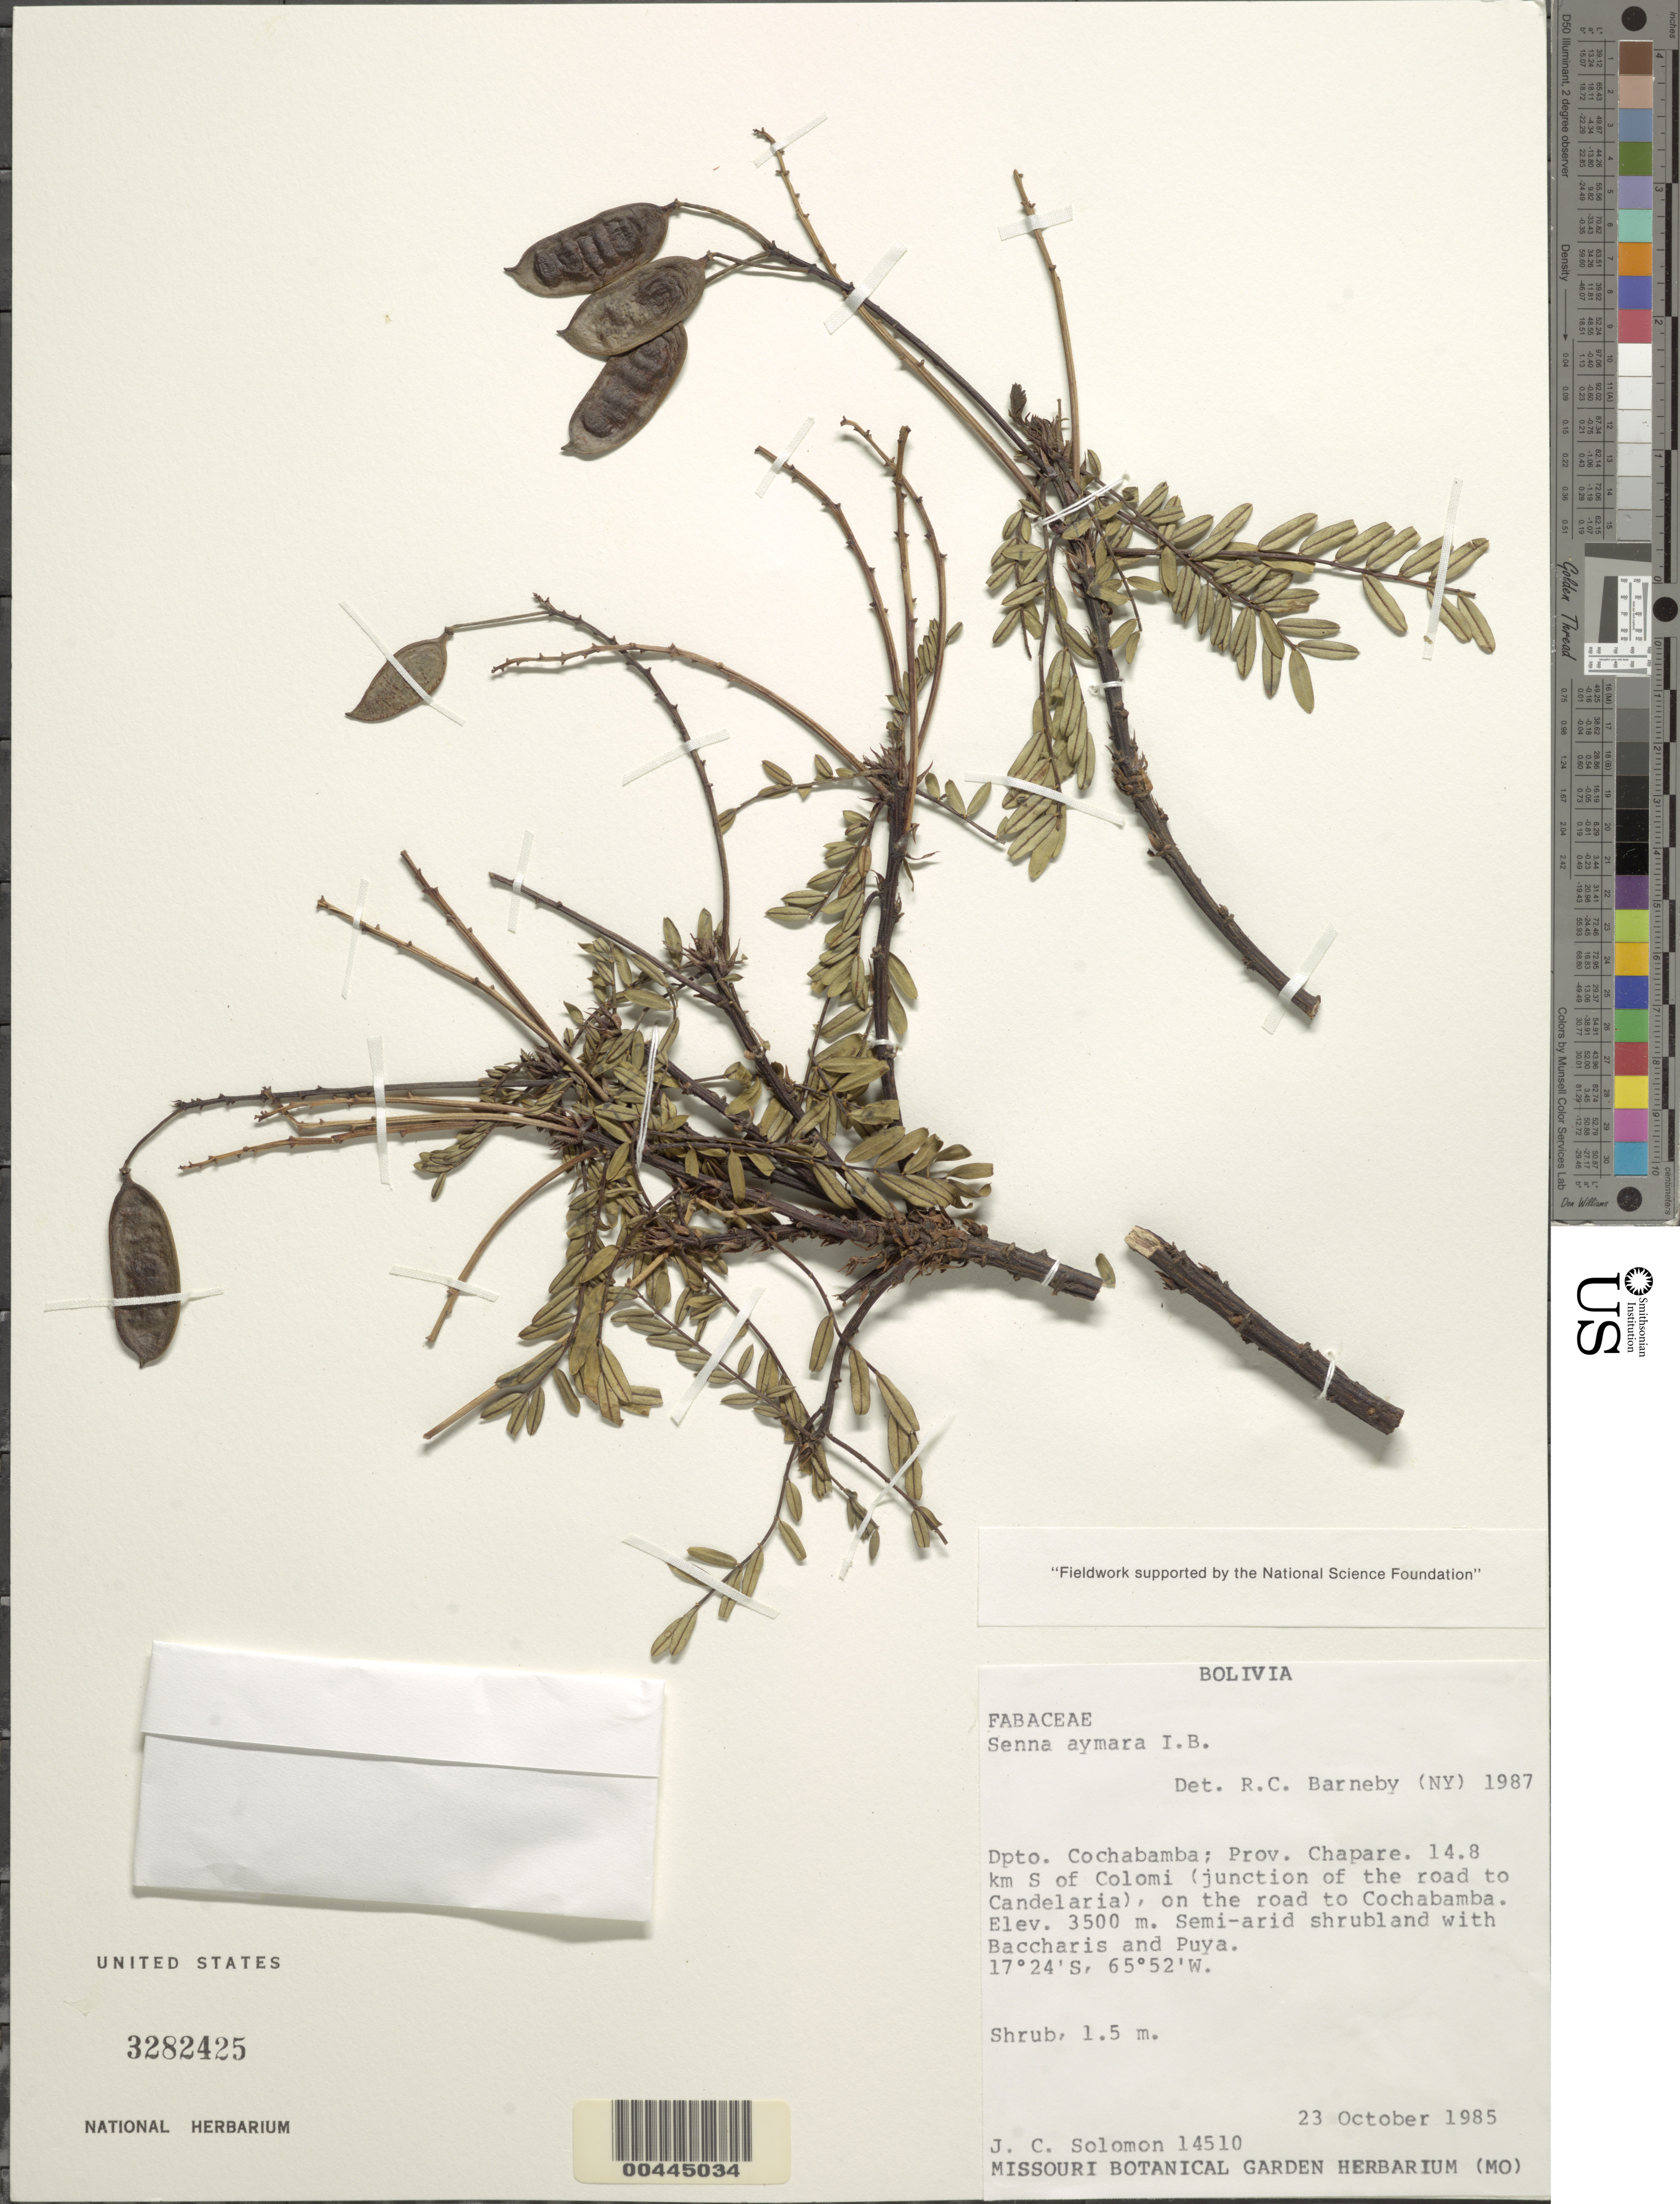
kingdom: Plantae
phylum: Tracheophyta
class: Magnoliopsida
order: Fabales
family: Fabaceae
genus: Senna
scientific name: Senna aymara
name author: H.S. Irwin & Barneby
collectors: J. C. Solomon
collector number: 14510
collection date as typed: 23 Oct 1985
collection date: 1985-10-23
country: Bolivia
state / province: Cochabamba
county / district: Chaparé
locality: S of Colomia on road to Cochabamba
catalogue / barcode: US 3282425